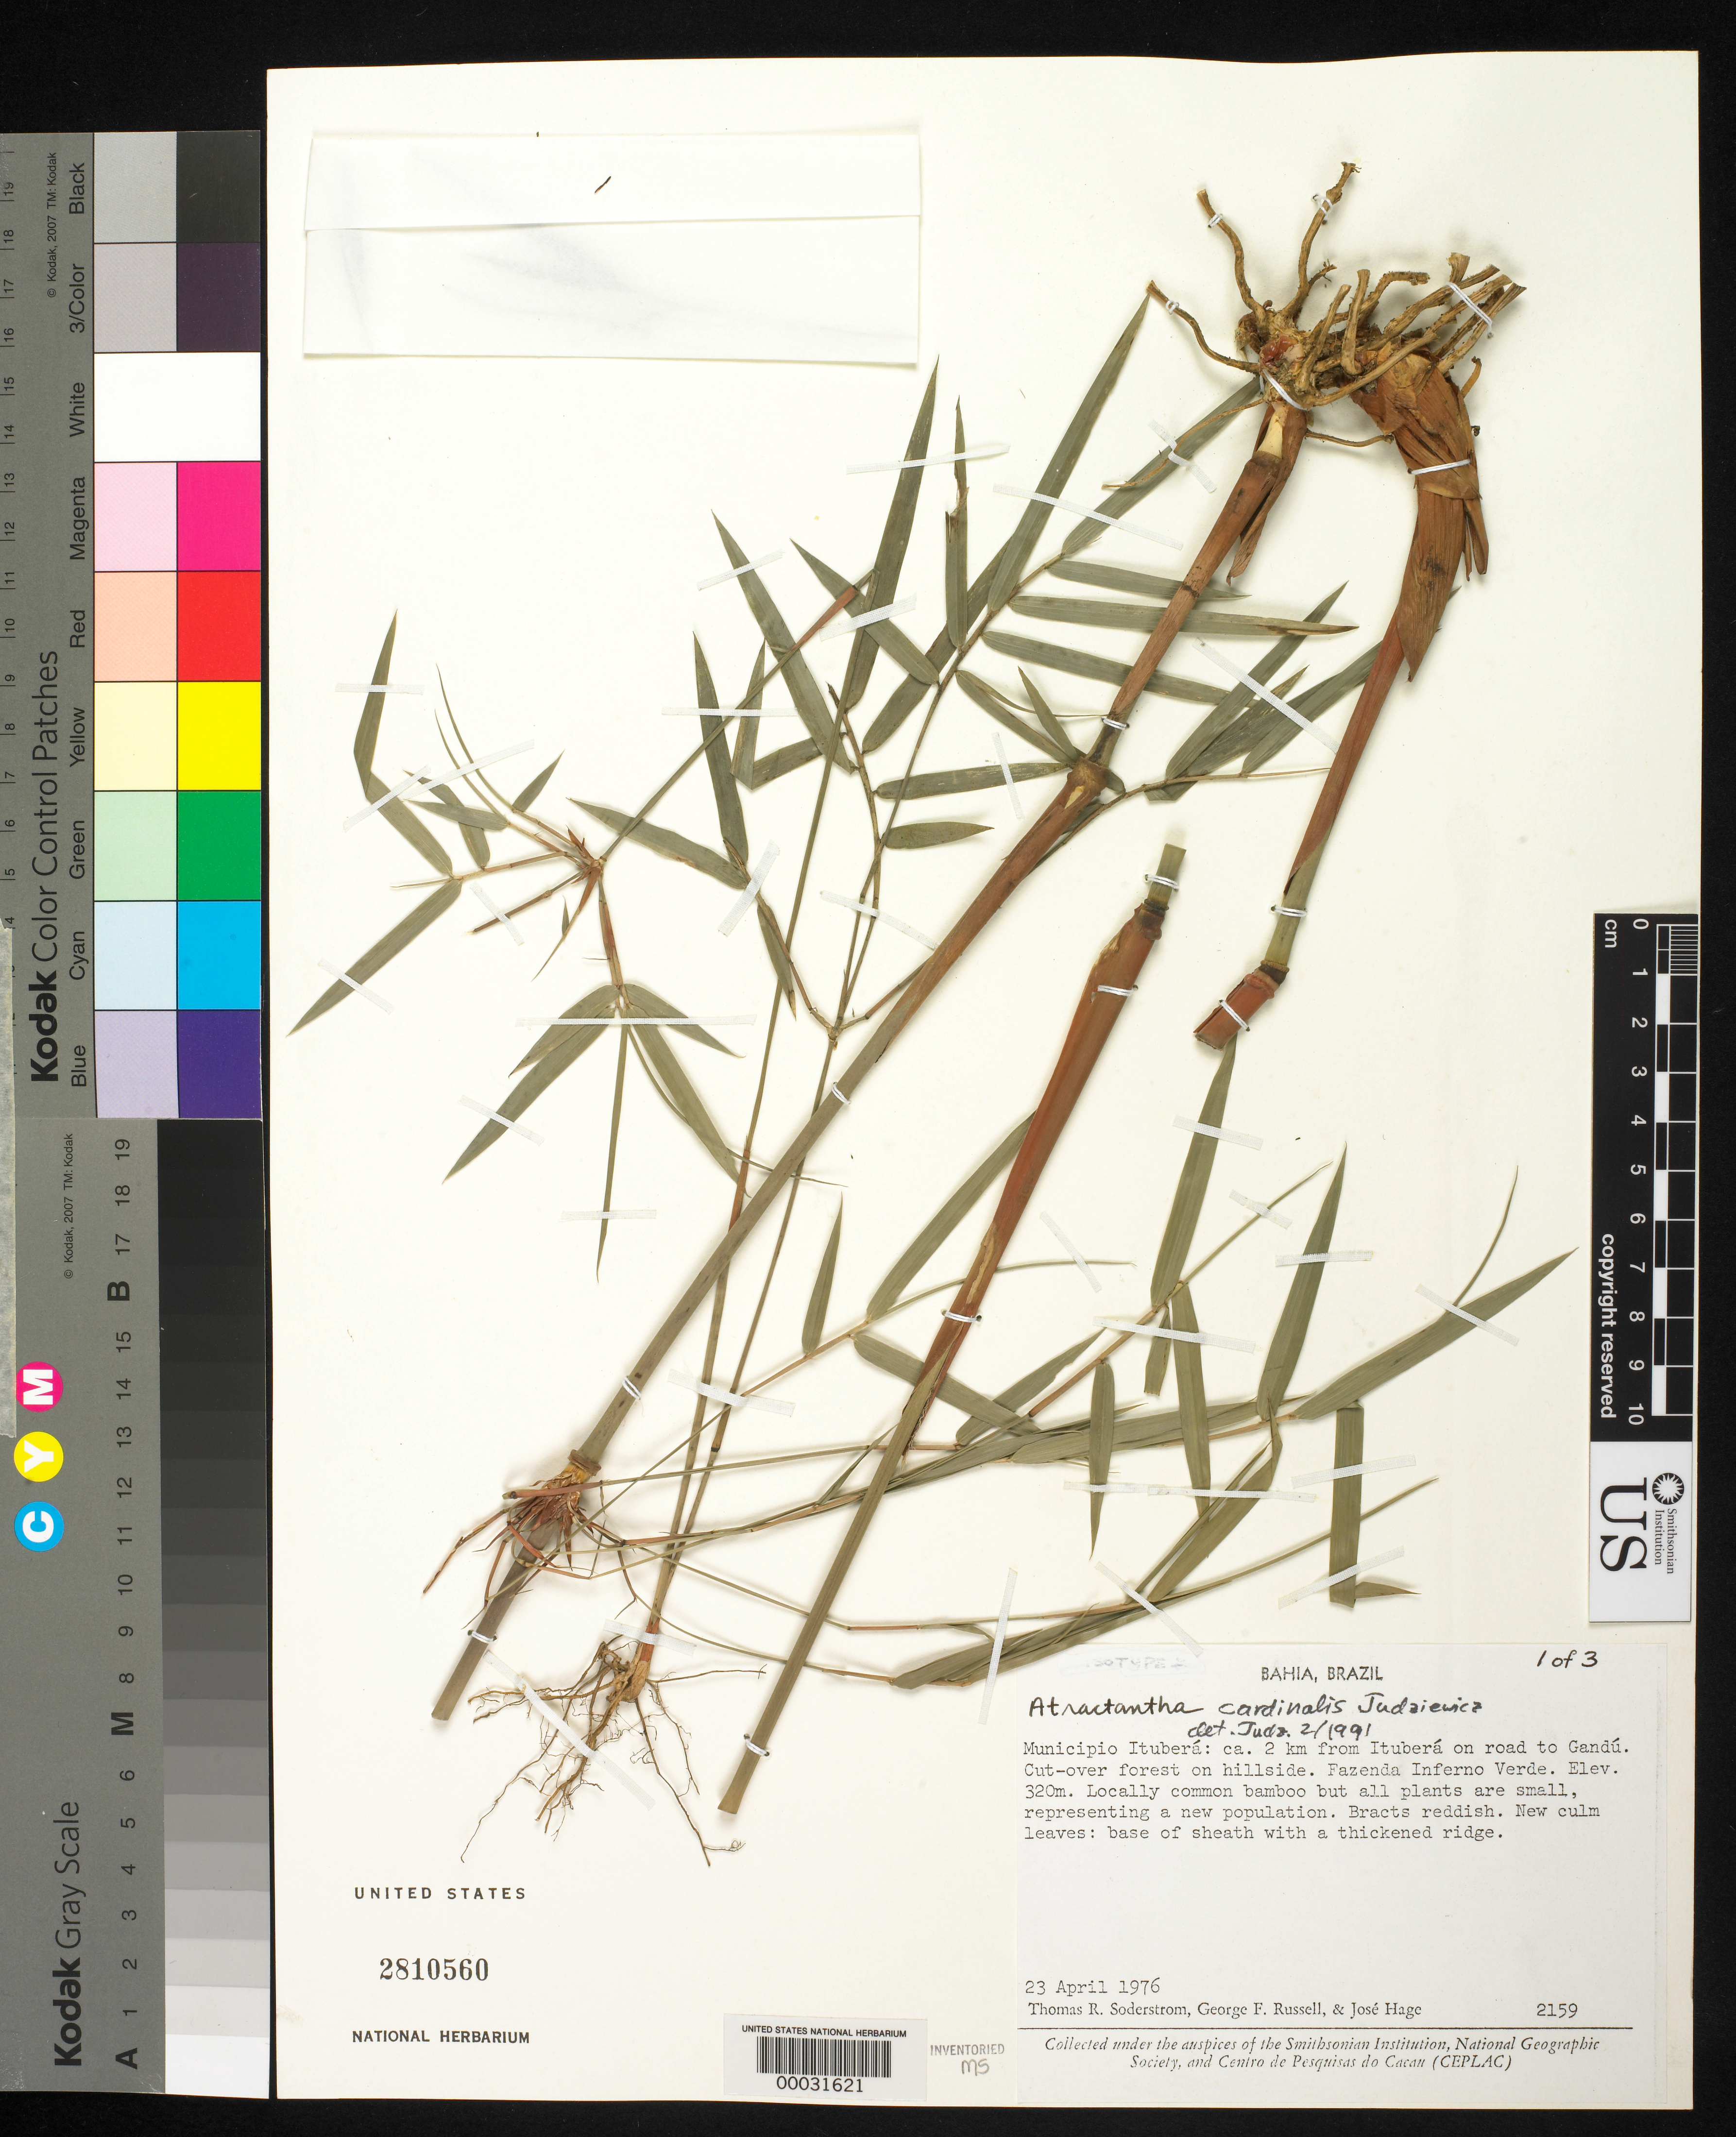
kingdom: Plantae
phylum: Tracheophyta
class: Liliopsida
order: Poales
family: Poaceae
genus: Atractantha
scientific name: Atractantha cardinalis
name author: Judz.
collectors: T. R. Soderstrom, G. Russell & J. Hage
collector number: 2159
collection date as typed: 23 Apr 1976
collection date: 1976-04-23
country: Brazil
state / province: Bahia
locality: Itubera, gandu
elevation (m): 320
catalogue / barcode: US 2810560